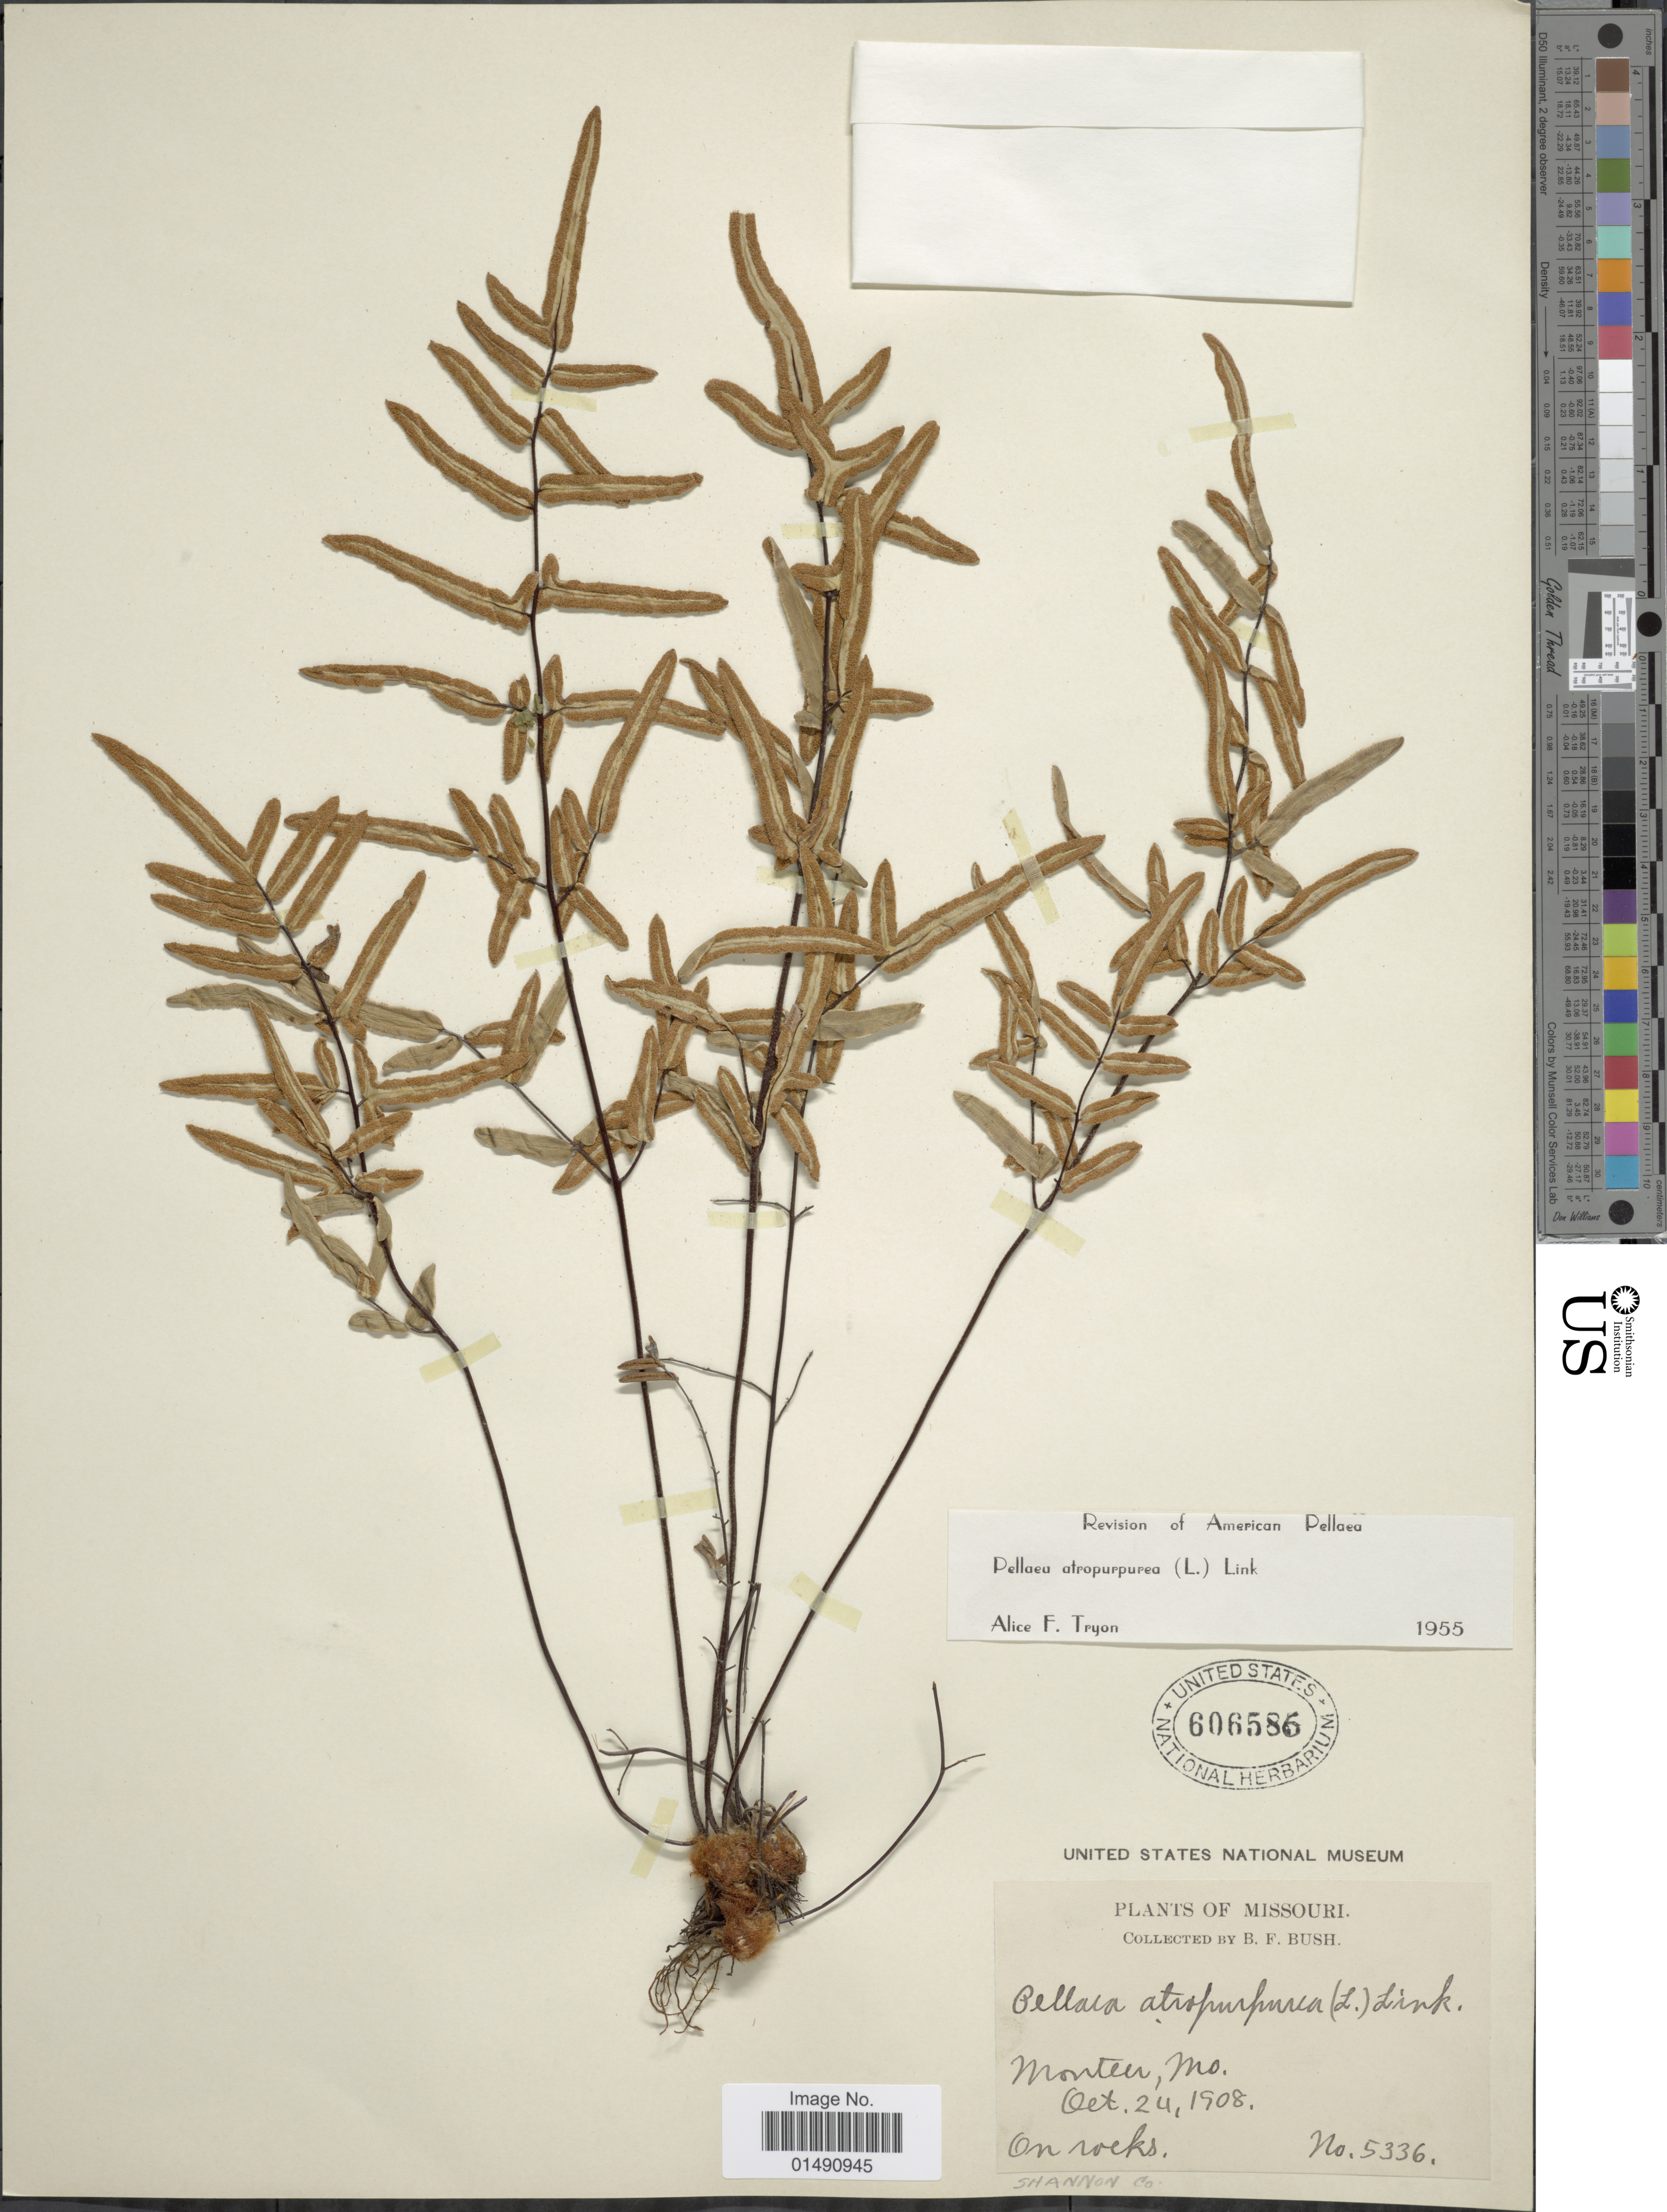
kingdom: Plantae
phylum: Tracheophyta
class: Polypodiopsida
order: Polypodiales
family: Pteridaceae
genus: Pellaea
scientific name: Pellaea atropurpurea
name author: (L.) Link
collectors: B. F. Bush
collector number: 5336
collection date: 1908-10-24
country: United States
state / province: Missouri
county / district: Shannon County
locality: Montier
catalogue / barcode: US 606586